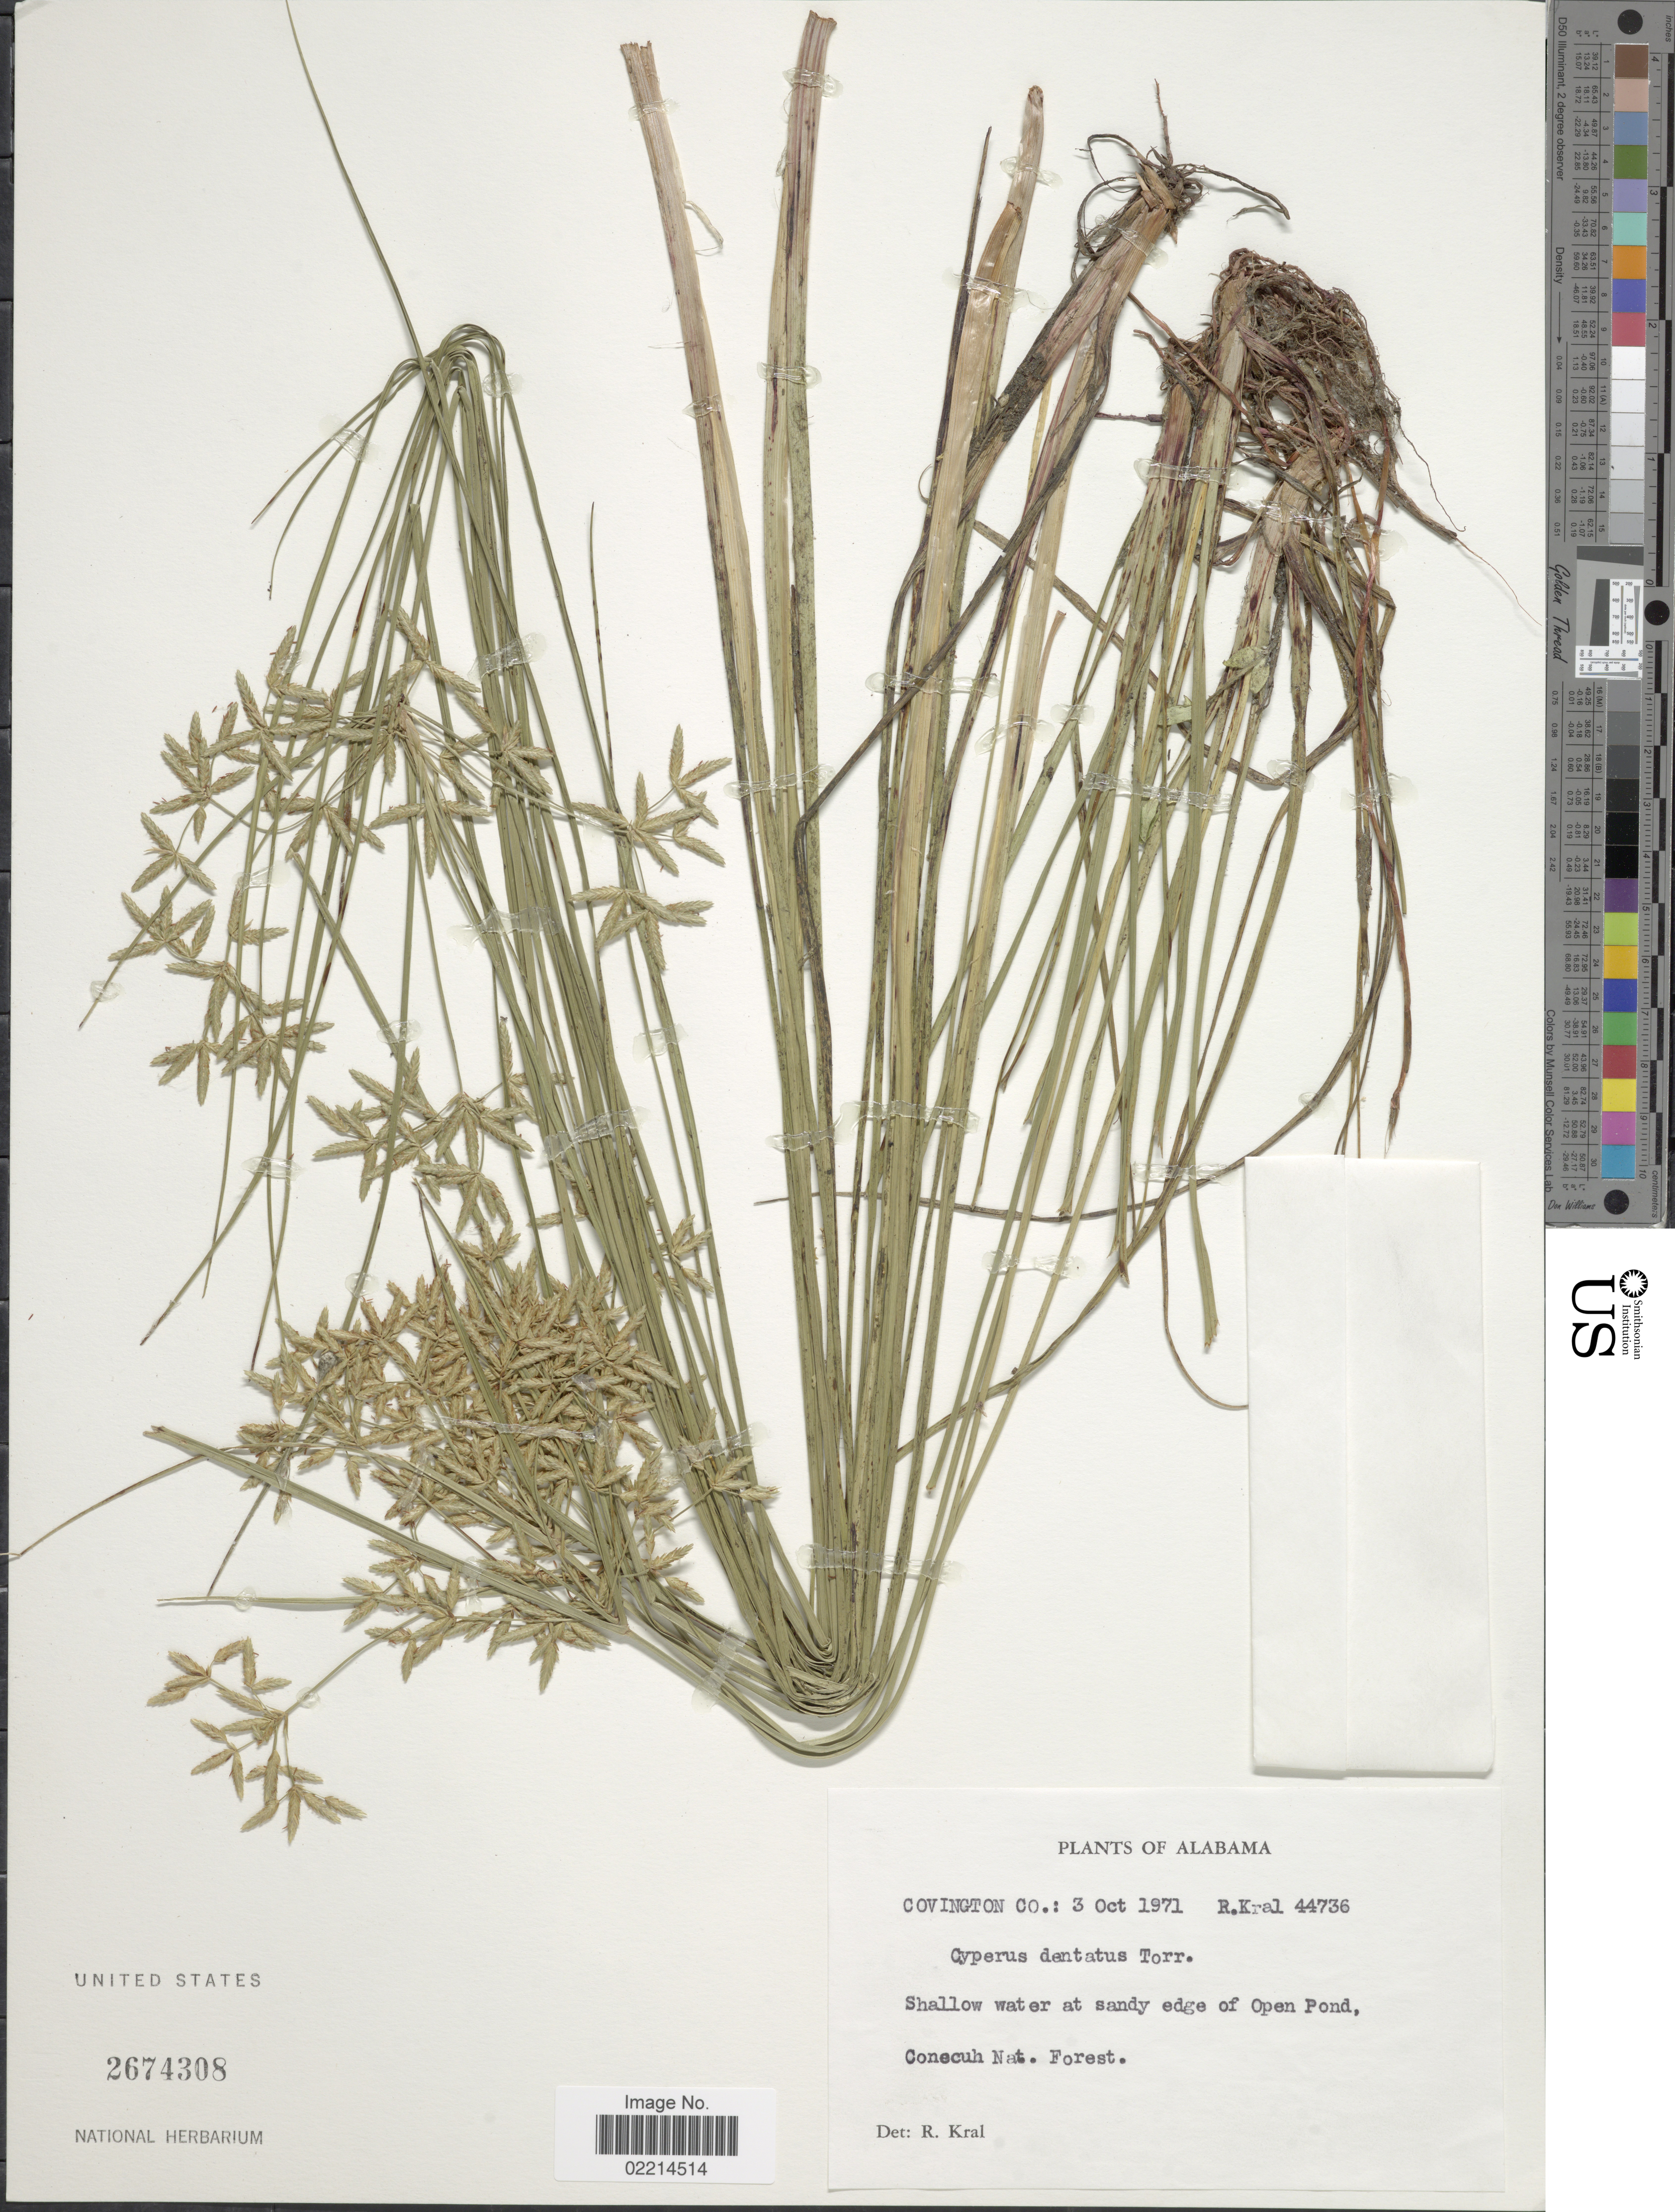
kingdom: Plantae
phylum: Tracheophyta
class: Liliopsida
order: Poales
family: Cyperaceae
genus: Cyperus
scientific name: Cyperus dentatus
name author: Torr.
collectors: R. Kral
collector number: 44736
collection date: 1971-10-03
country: United States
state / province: Alabama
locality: Covington Co., shallow water at sandy edge of Open Pond, Conecuh Nat. Forest.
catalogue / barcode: US 2674308